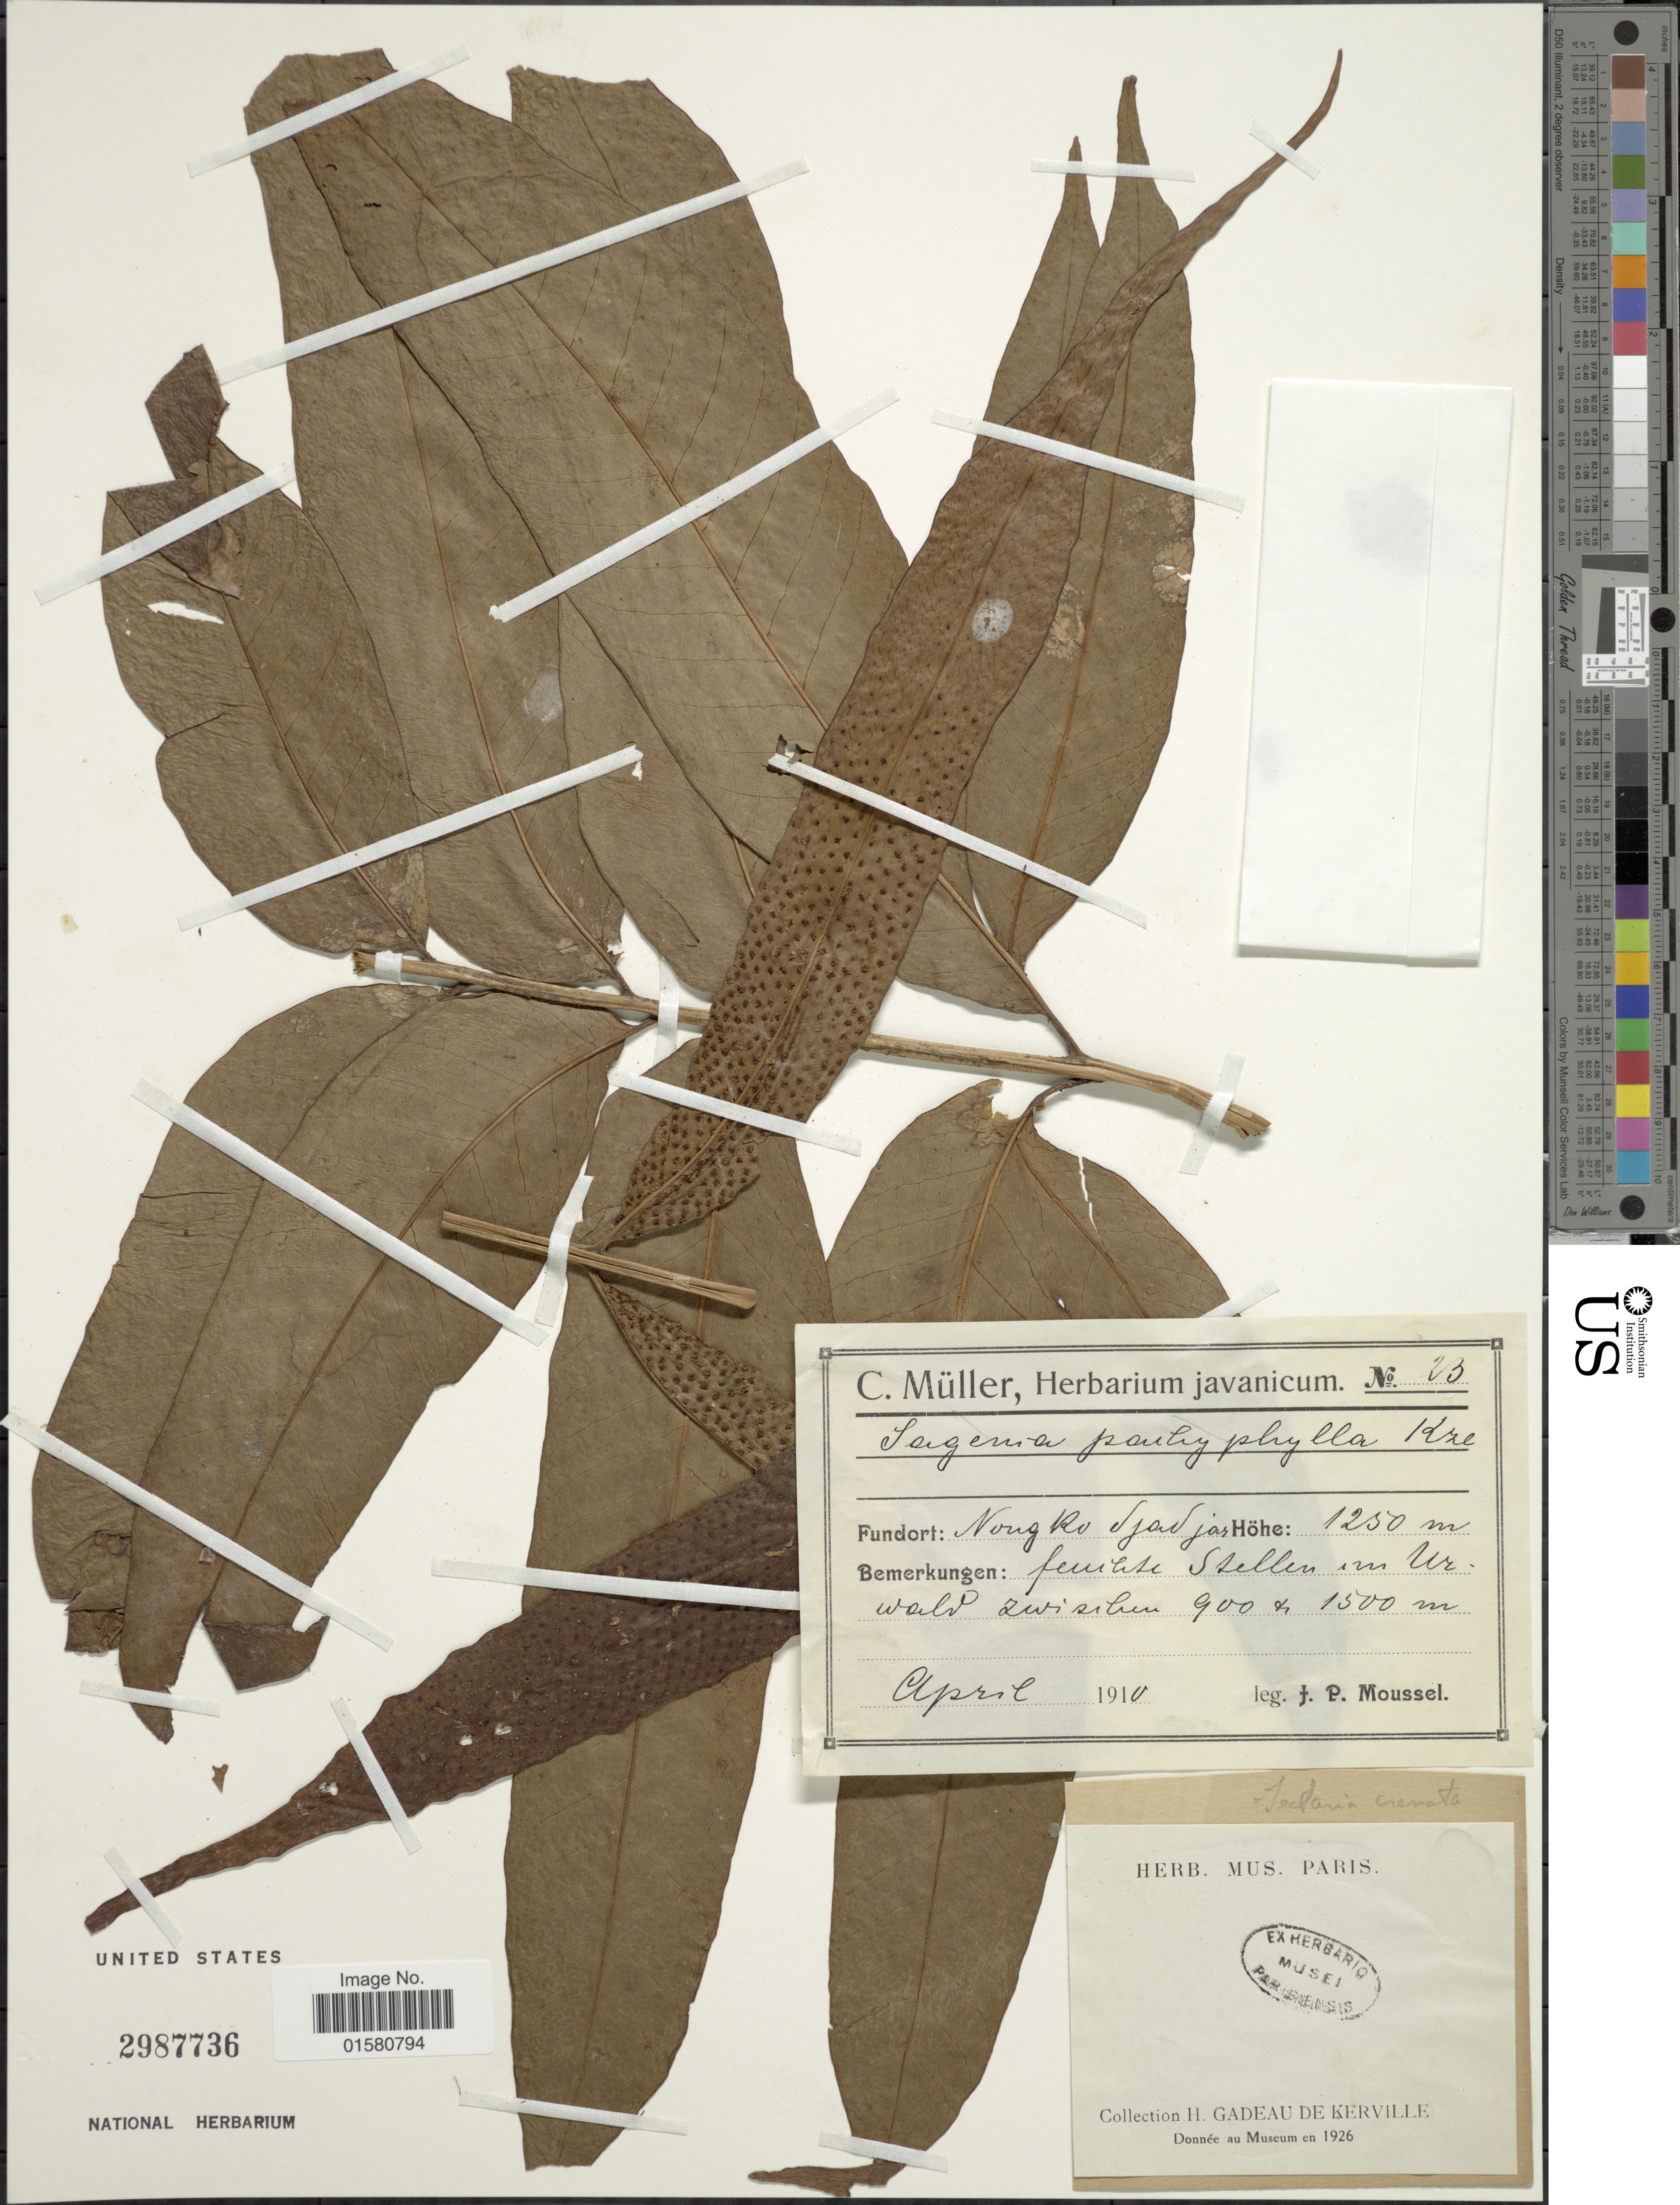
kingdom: Plantae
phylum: Tracheophyta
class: Polypodiopsida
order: Polypodiales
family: Tectariaceae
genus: Tectaria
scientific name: Tectaria crenata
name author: Cav.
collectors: J. Moussel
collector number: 23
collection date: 1910-04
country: Indonesia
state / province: Java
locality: Fuelite stellen im ur wald zewijsilen [interpreted]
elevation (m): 900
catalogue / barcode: US 2987736